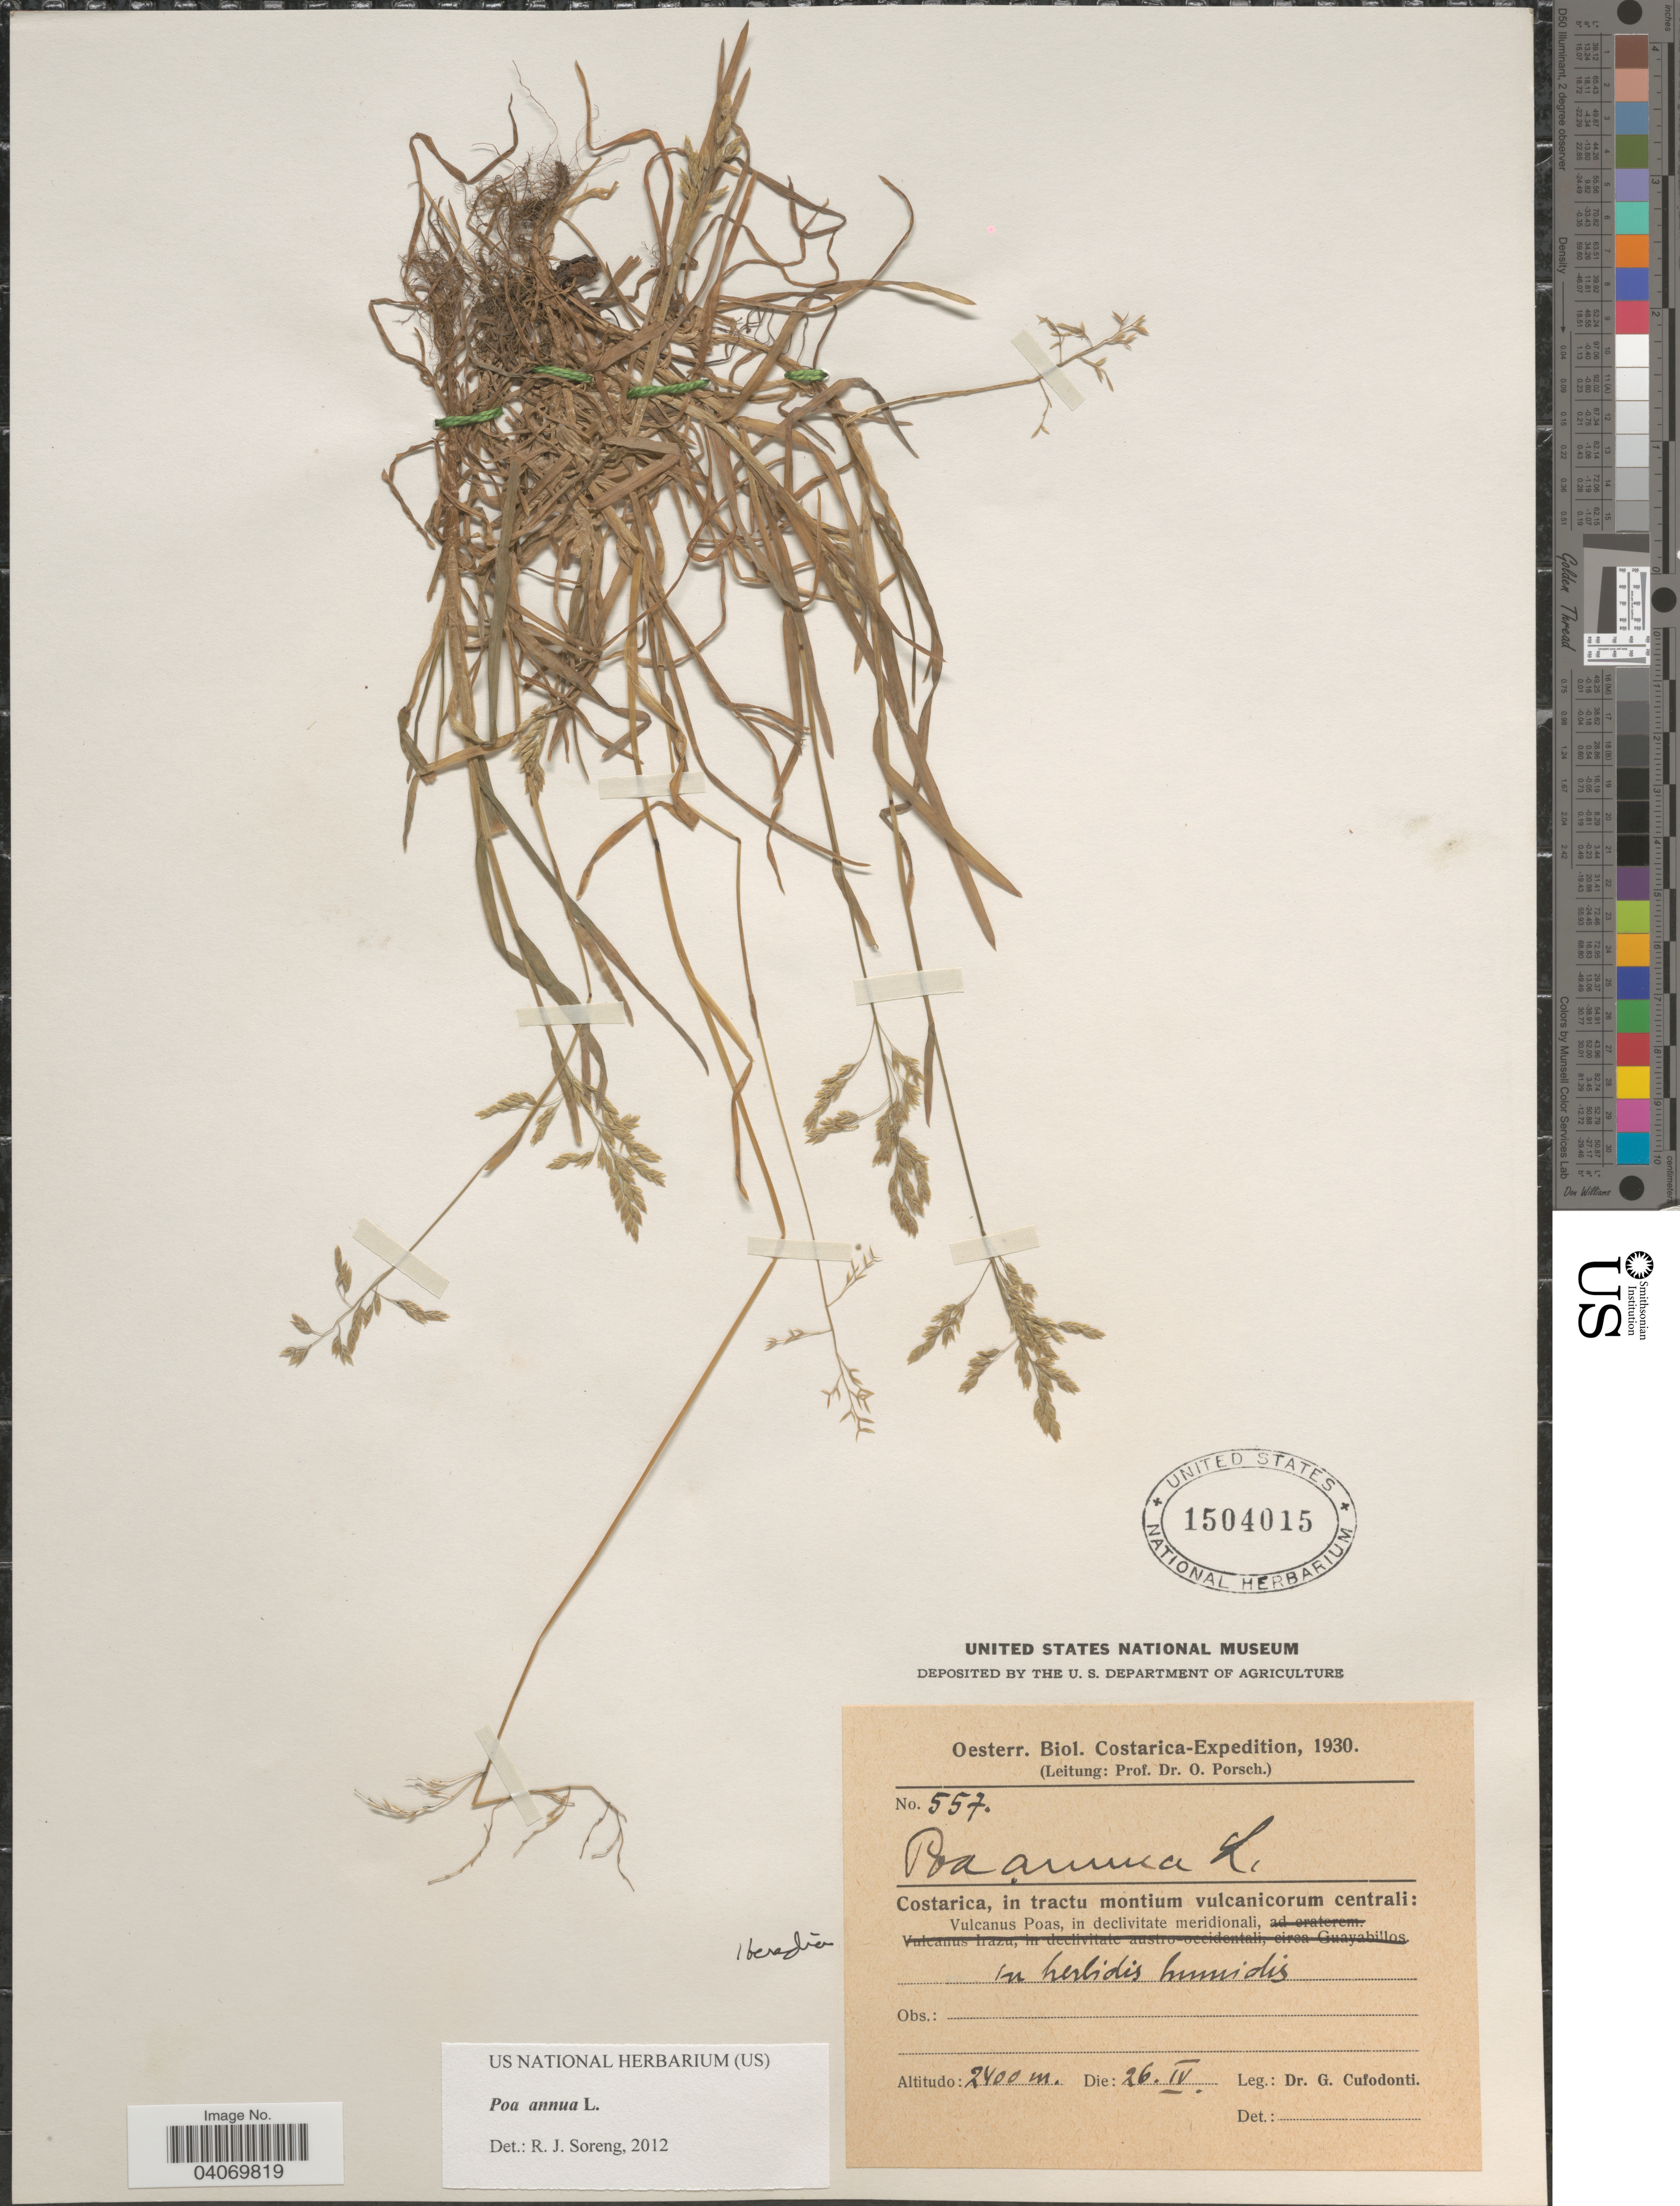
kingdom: Plantae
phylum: Tracheophyta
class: Liliopsida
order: Poales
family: Poaceae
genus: Poa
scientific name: Poa annua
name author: L.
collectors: G. Cufodonti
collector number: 557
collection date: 1930-04-26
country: Costa Rica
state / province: Heredia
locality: Oesterr. Biol. Costarica-Expedition,1930. Costarica, in tractu montium vulcanicorum centrali: Vulcanus Poas, in declivitate meridionali, in herbidis humidis.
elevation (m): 2400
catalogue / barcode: US 1504015